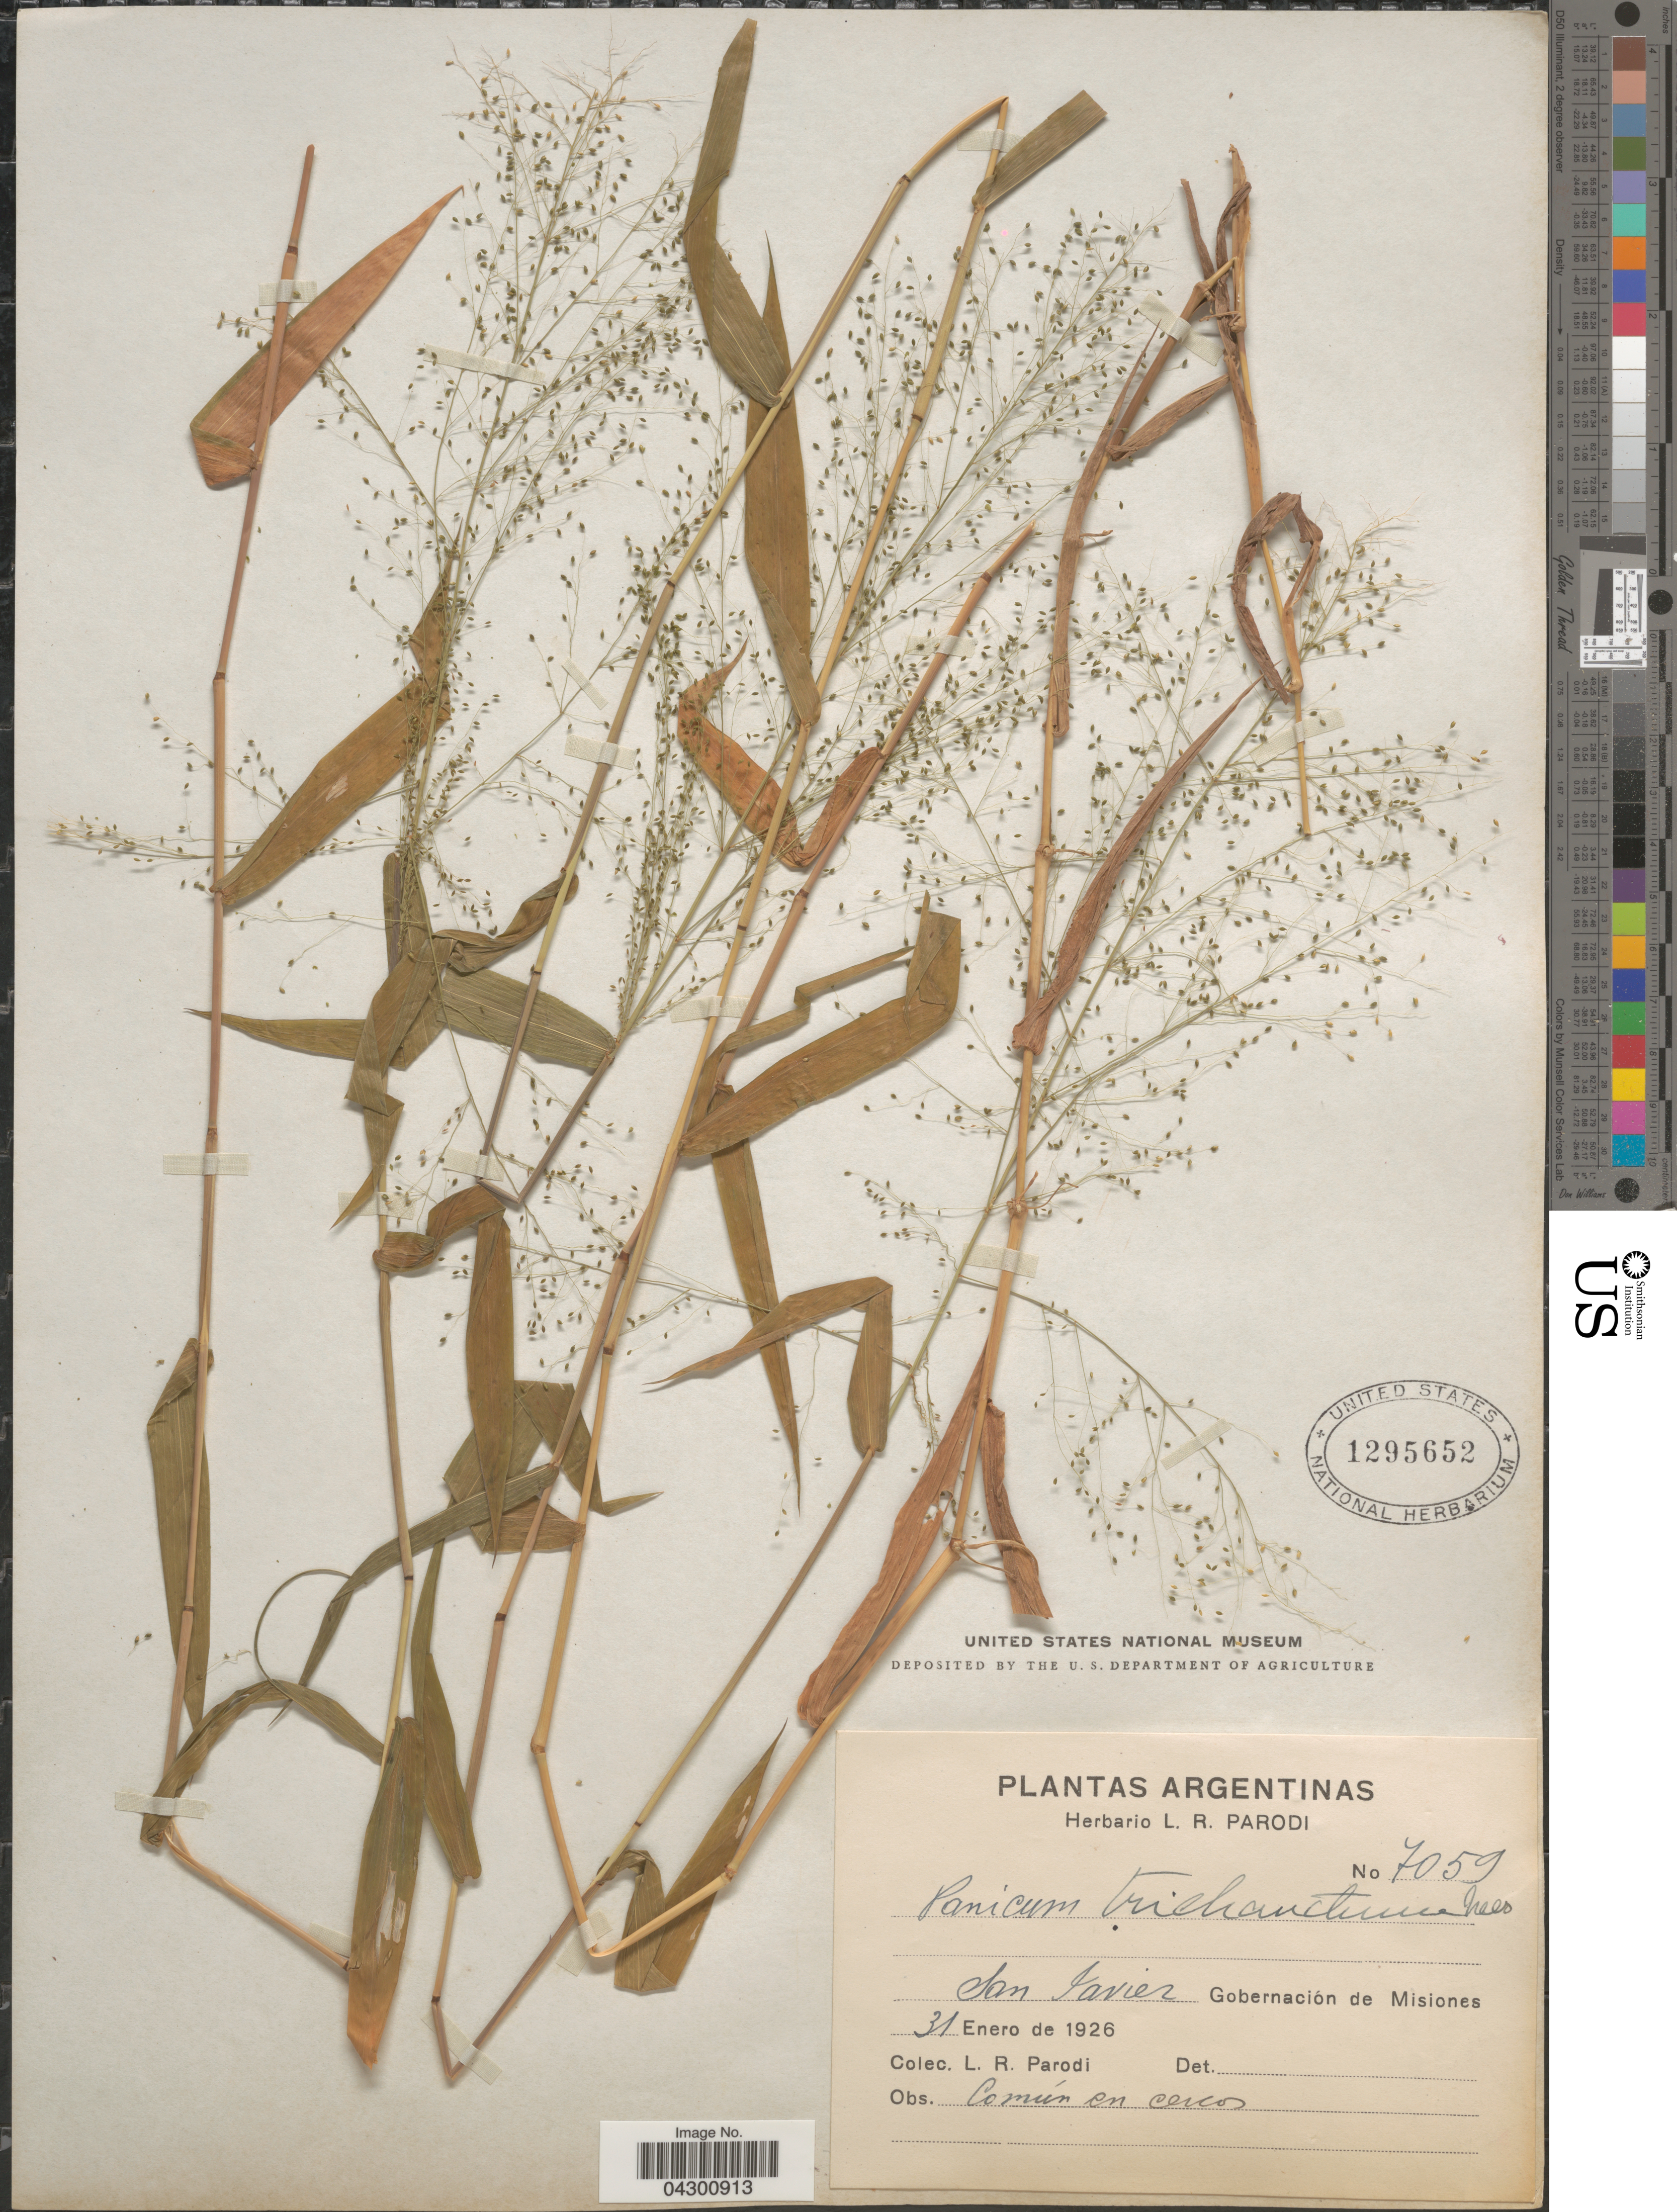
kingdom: Plantae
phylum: Tracheophyta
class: Liliopsida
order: Poales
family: Poaceae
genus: Panicum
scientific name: Panicum trichanthum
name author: Nees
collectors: L. R. Parodi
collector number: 7059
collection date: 1926-01-31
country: Argentina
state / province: Misiones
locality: San Javier Gobernación de Misiones. Común en cercos.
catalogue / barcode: US 1295652